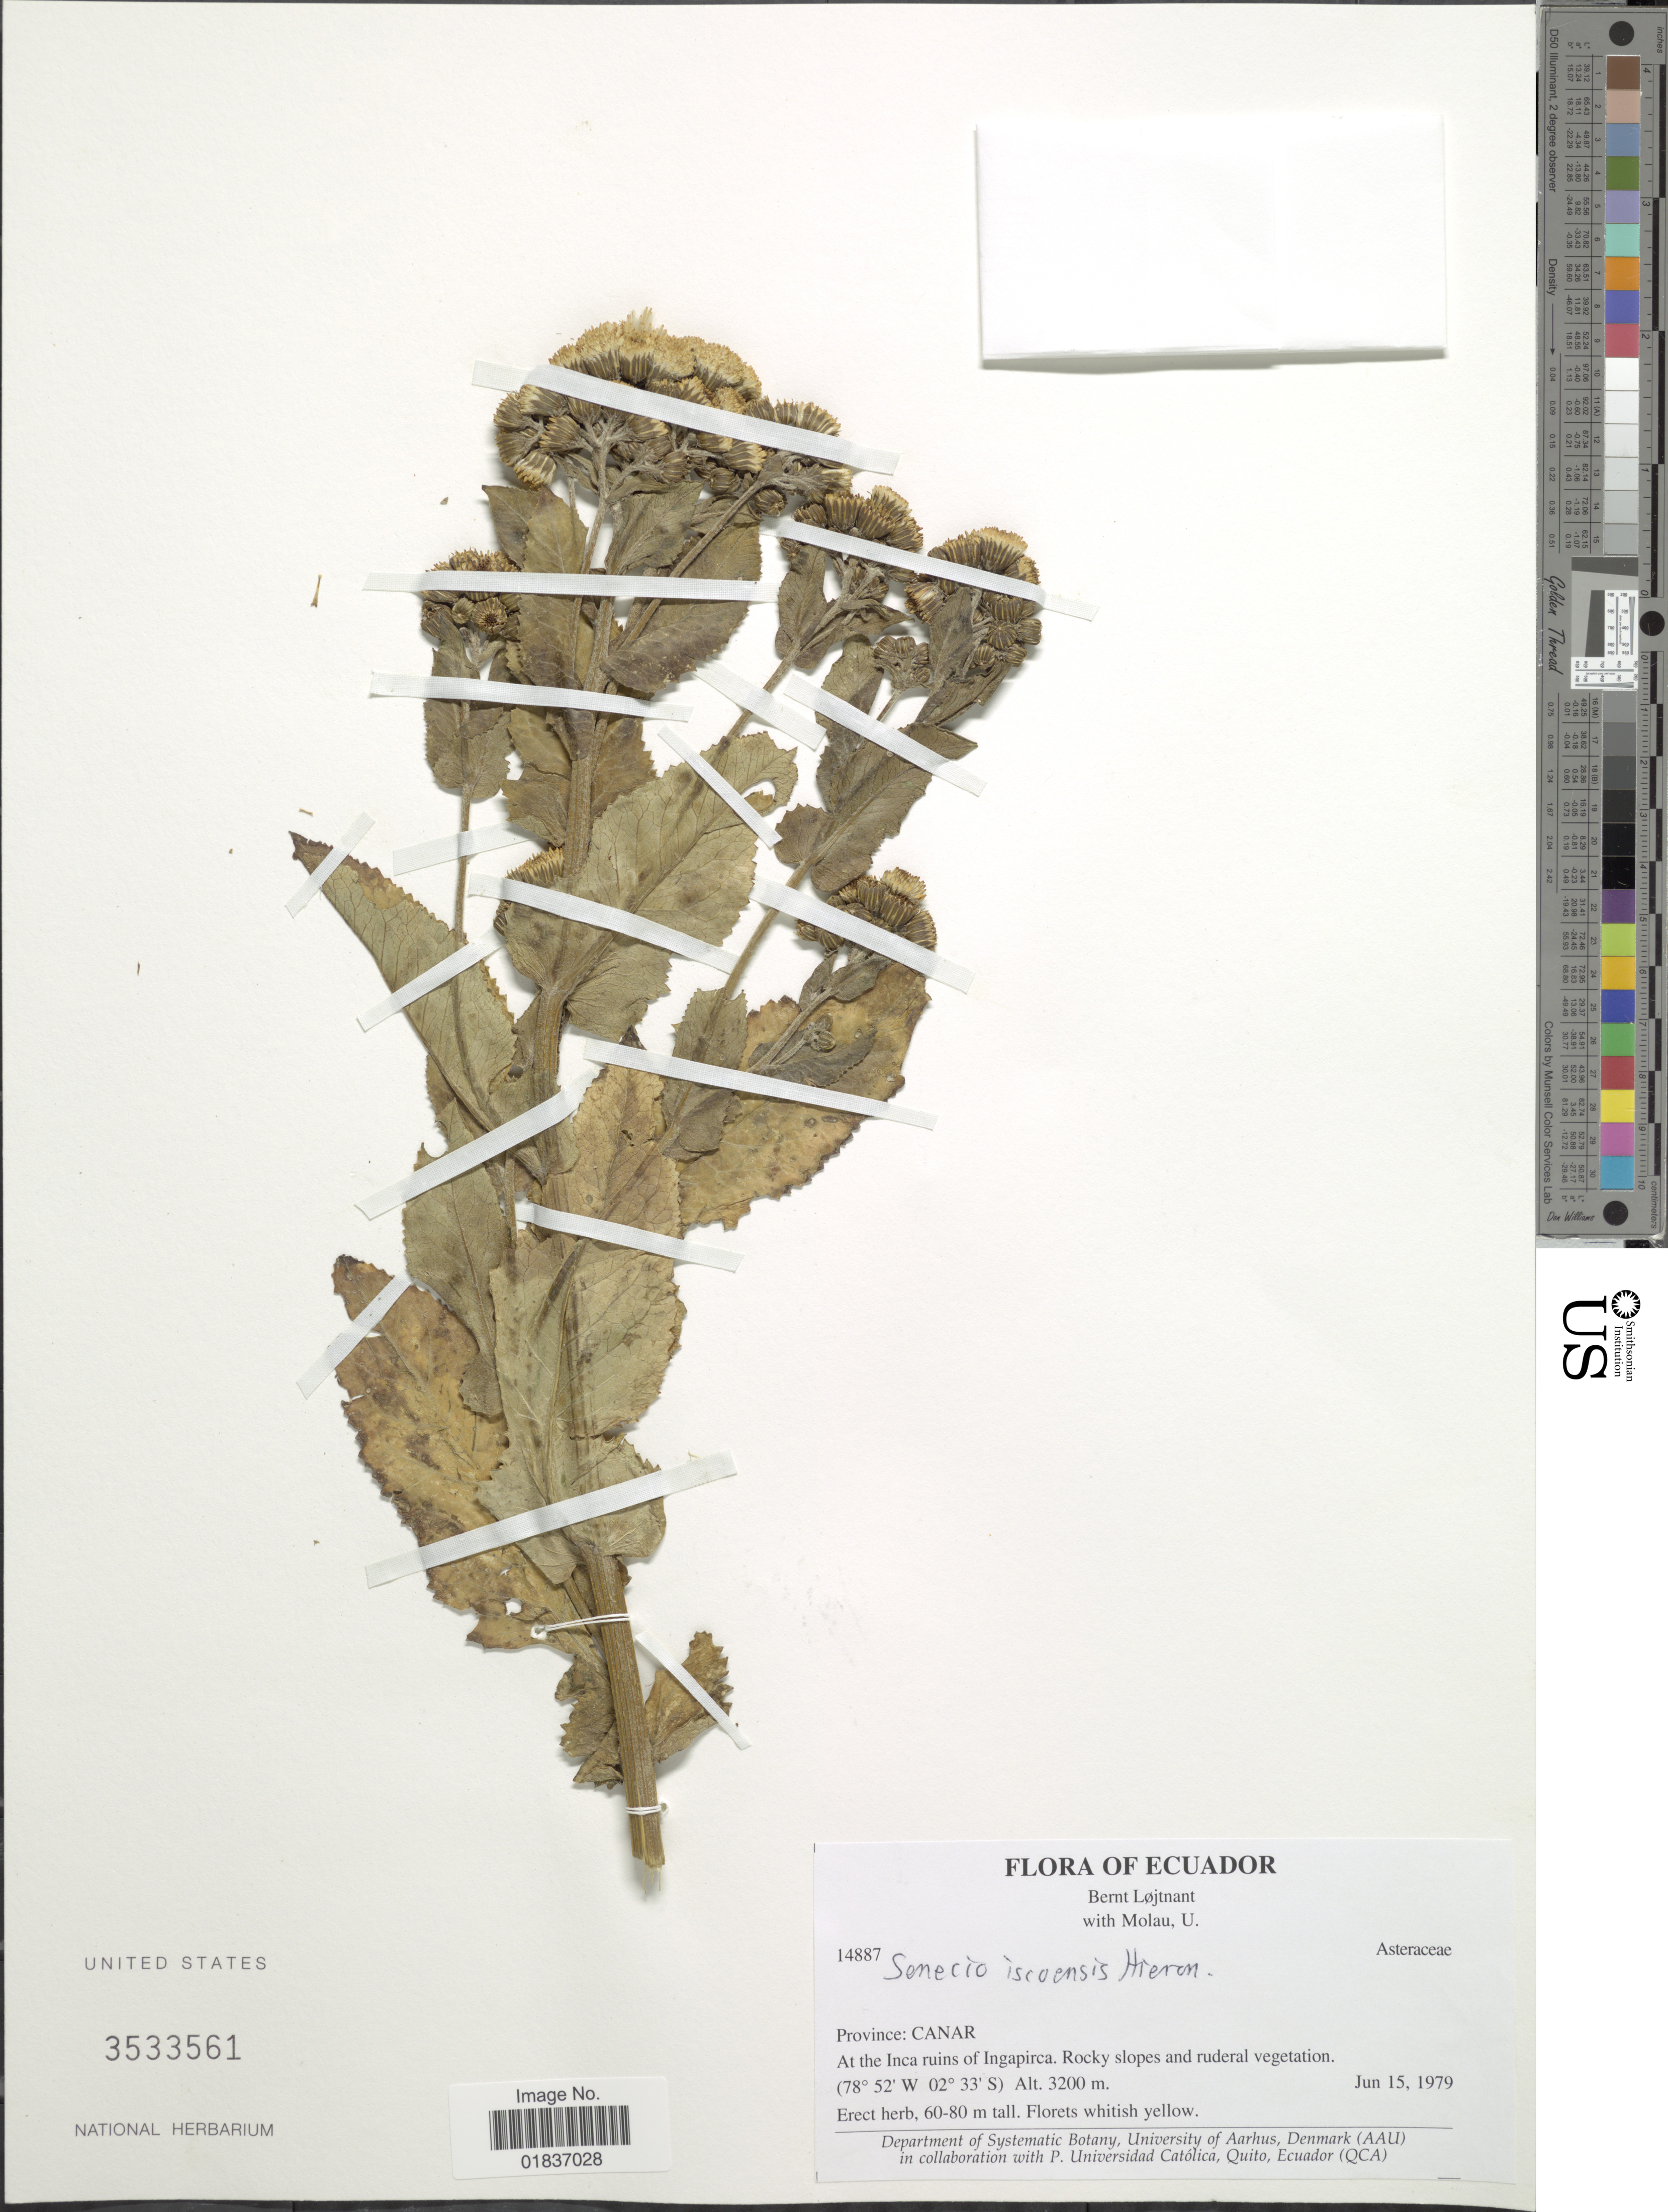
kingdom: Plantae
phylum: Tracheophyta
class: Magnoliopsida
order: Asterales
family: Asteraceae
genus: Senecio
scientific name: Senecio senecioides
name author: (Kunth) Kuntze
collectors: B. Löjtnant & U. Molau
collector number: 14887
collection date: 1979-06-15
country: Ecuador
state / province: Cañar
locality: Province: Canar. At the Inca of Ingapirca.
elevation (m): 3200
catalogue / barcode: US 3533561